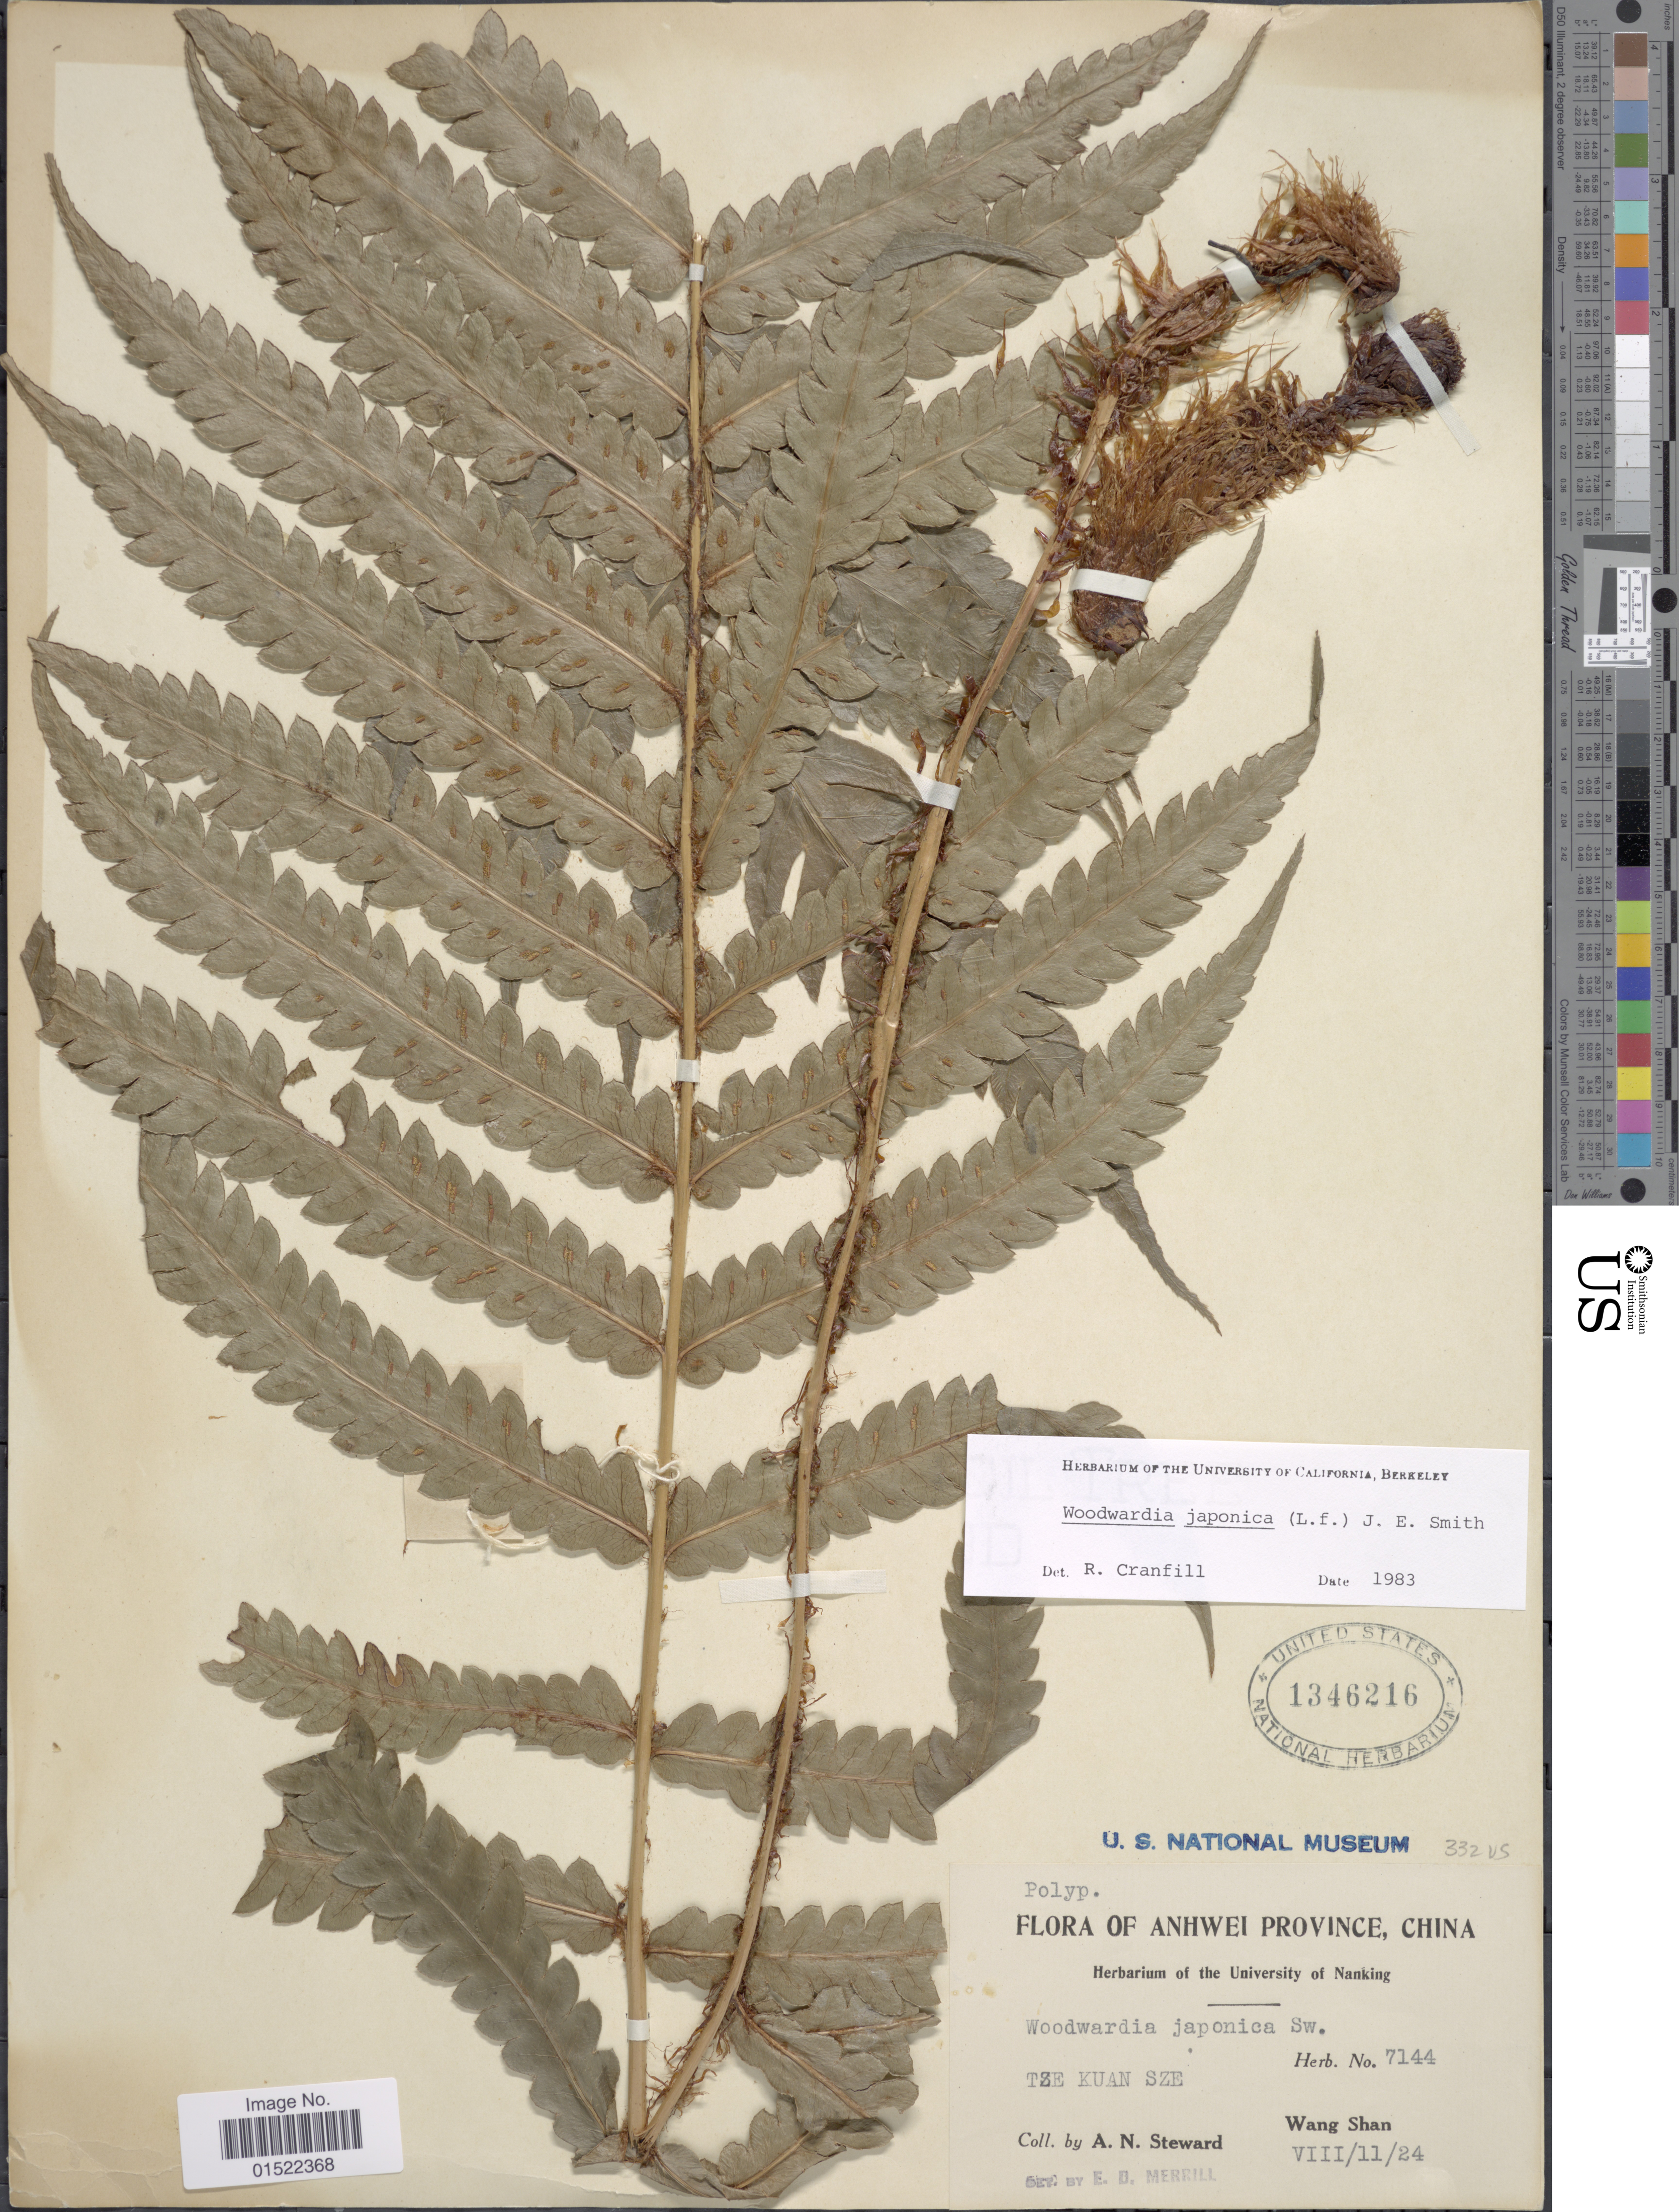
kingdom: Plantae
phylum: Tracheophyta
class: Polypodiopsida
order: Polypodiales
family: Blechnaceae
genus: Woodwardia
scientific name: Woodwardia japonica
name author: (L. f.) Sm.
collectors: A. N. Steward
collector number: Herb 7144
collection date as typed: Transcribed d/m/y: 11/8/24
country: China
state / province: Anhui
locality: Anhwei Province, Tze Kuan Sze, Wang Shan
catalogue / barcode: US 1346216